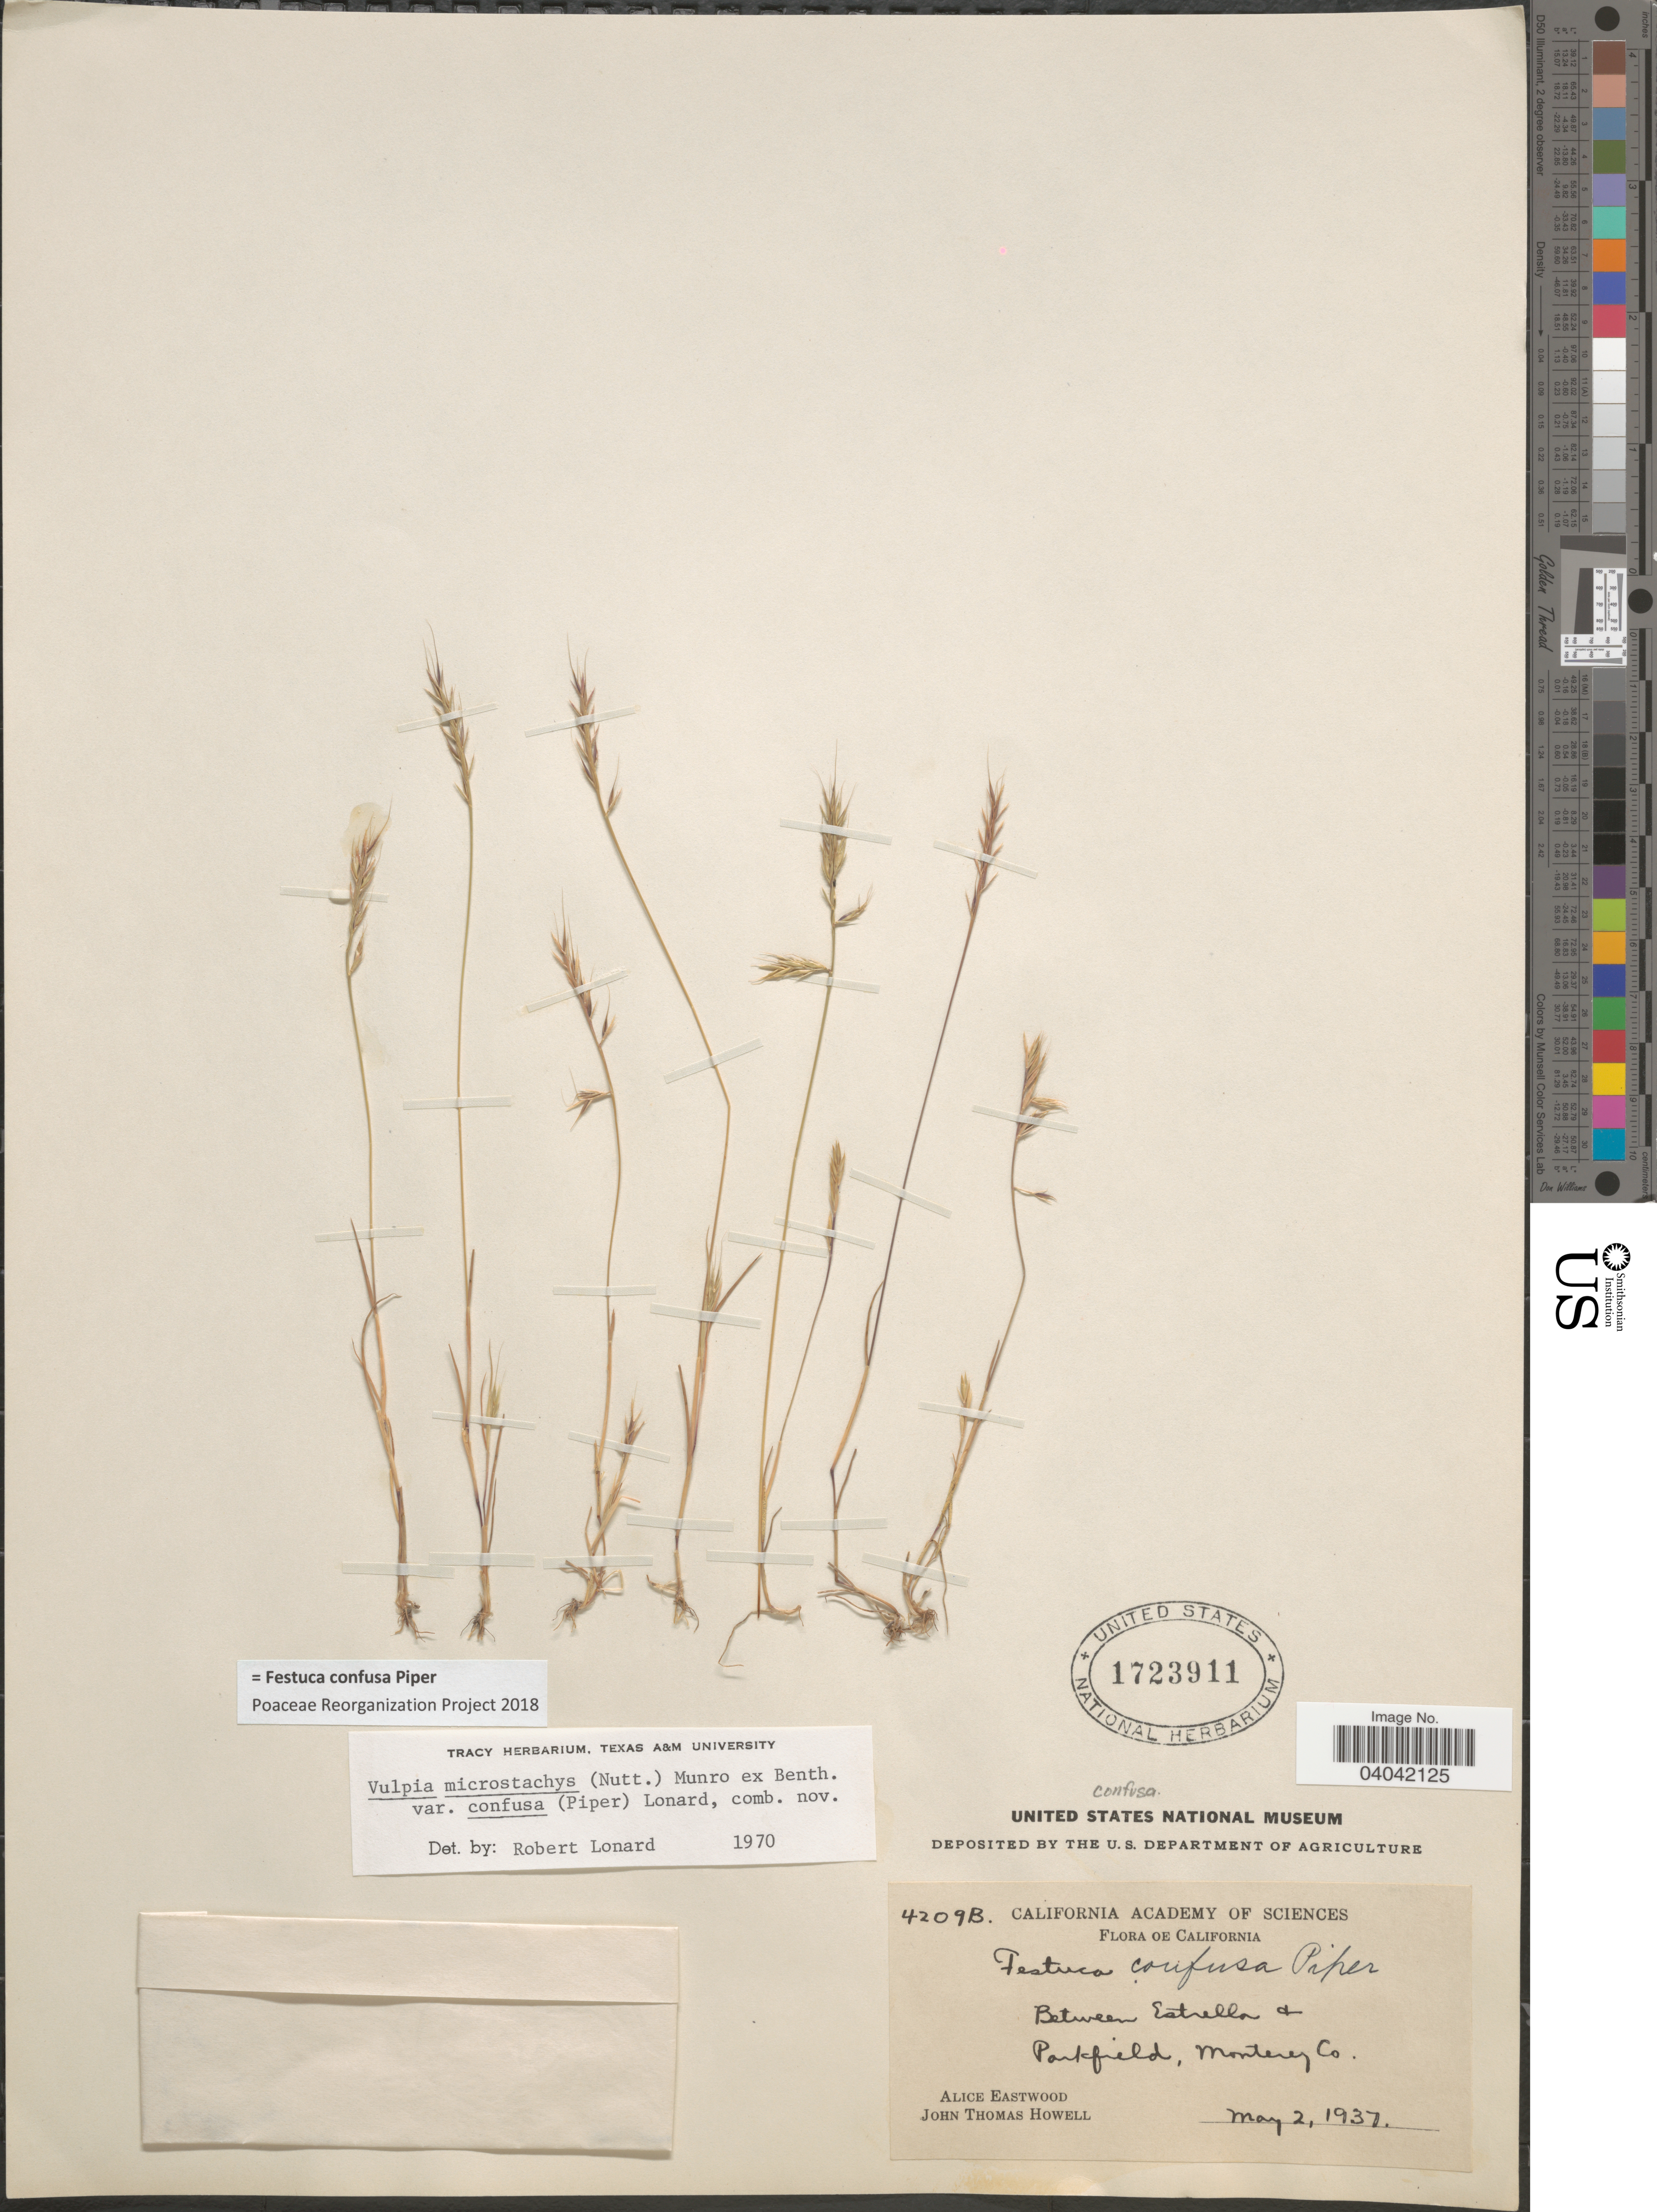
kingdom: Plantae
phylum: Tracheophyta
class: Liliopsida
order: Poales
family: Poaceae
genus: Festuca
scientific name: Festuca confusa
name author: Piper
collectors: A. Eastwood & J. T. Howell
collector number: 4209B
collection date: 1937-05-02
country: United States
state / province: California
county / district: Monterey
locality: Between Estrella & Parkfield, Monterey Co.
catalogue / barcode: US 1723911